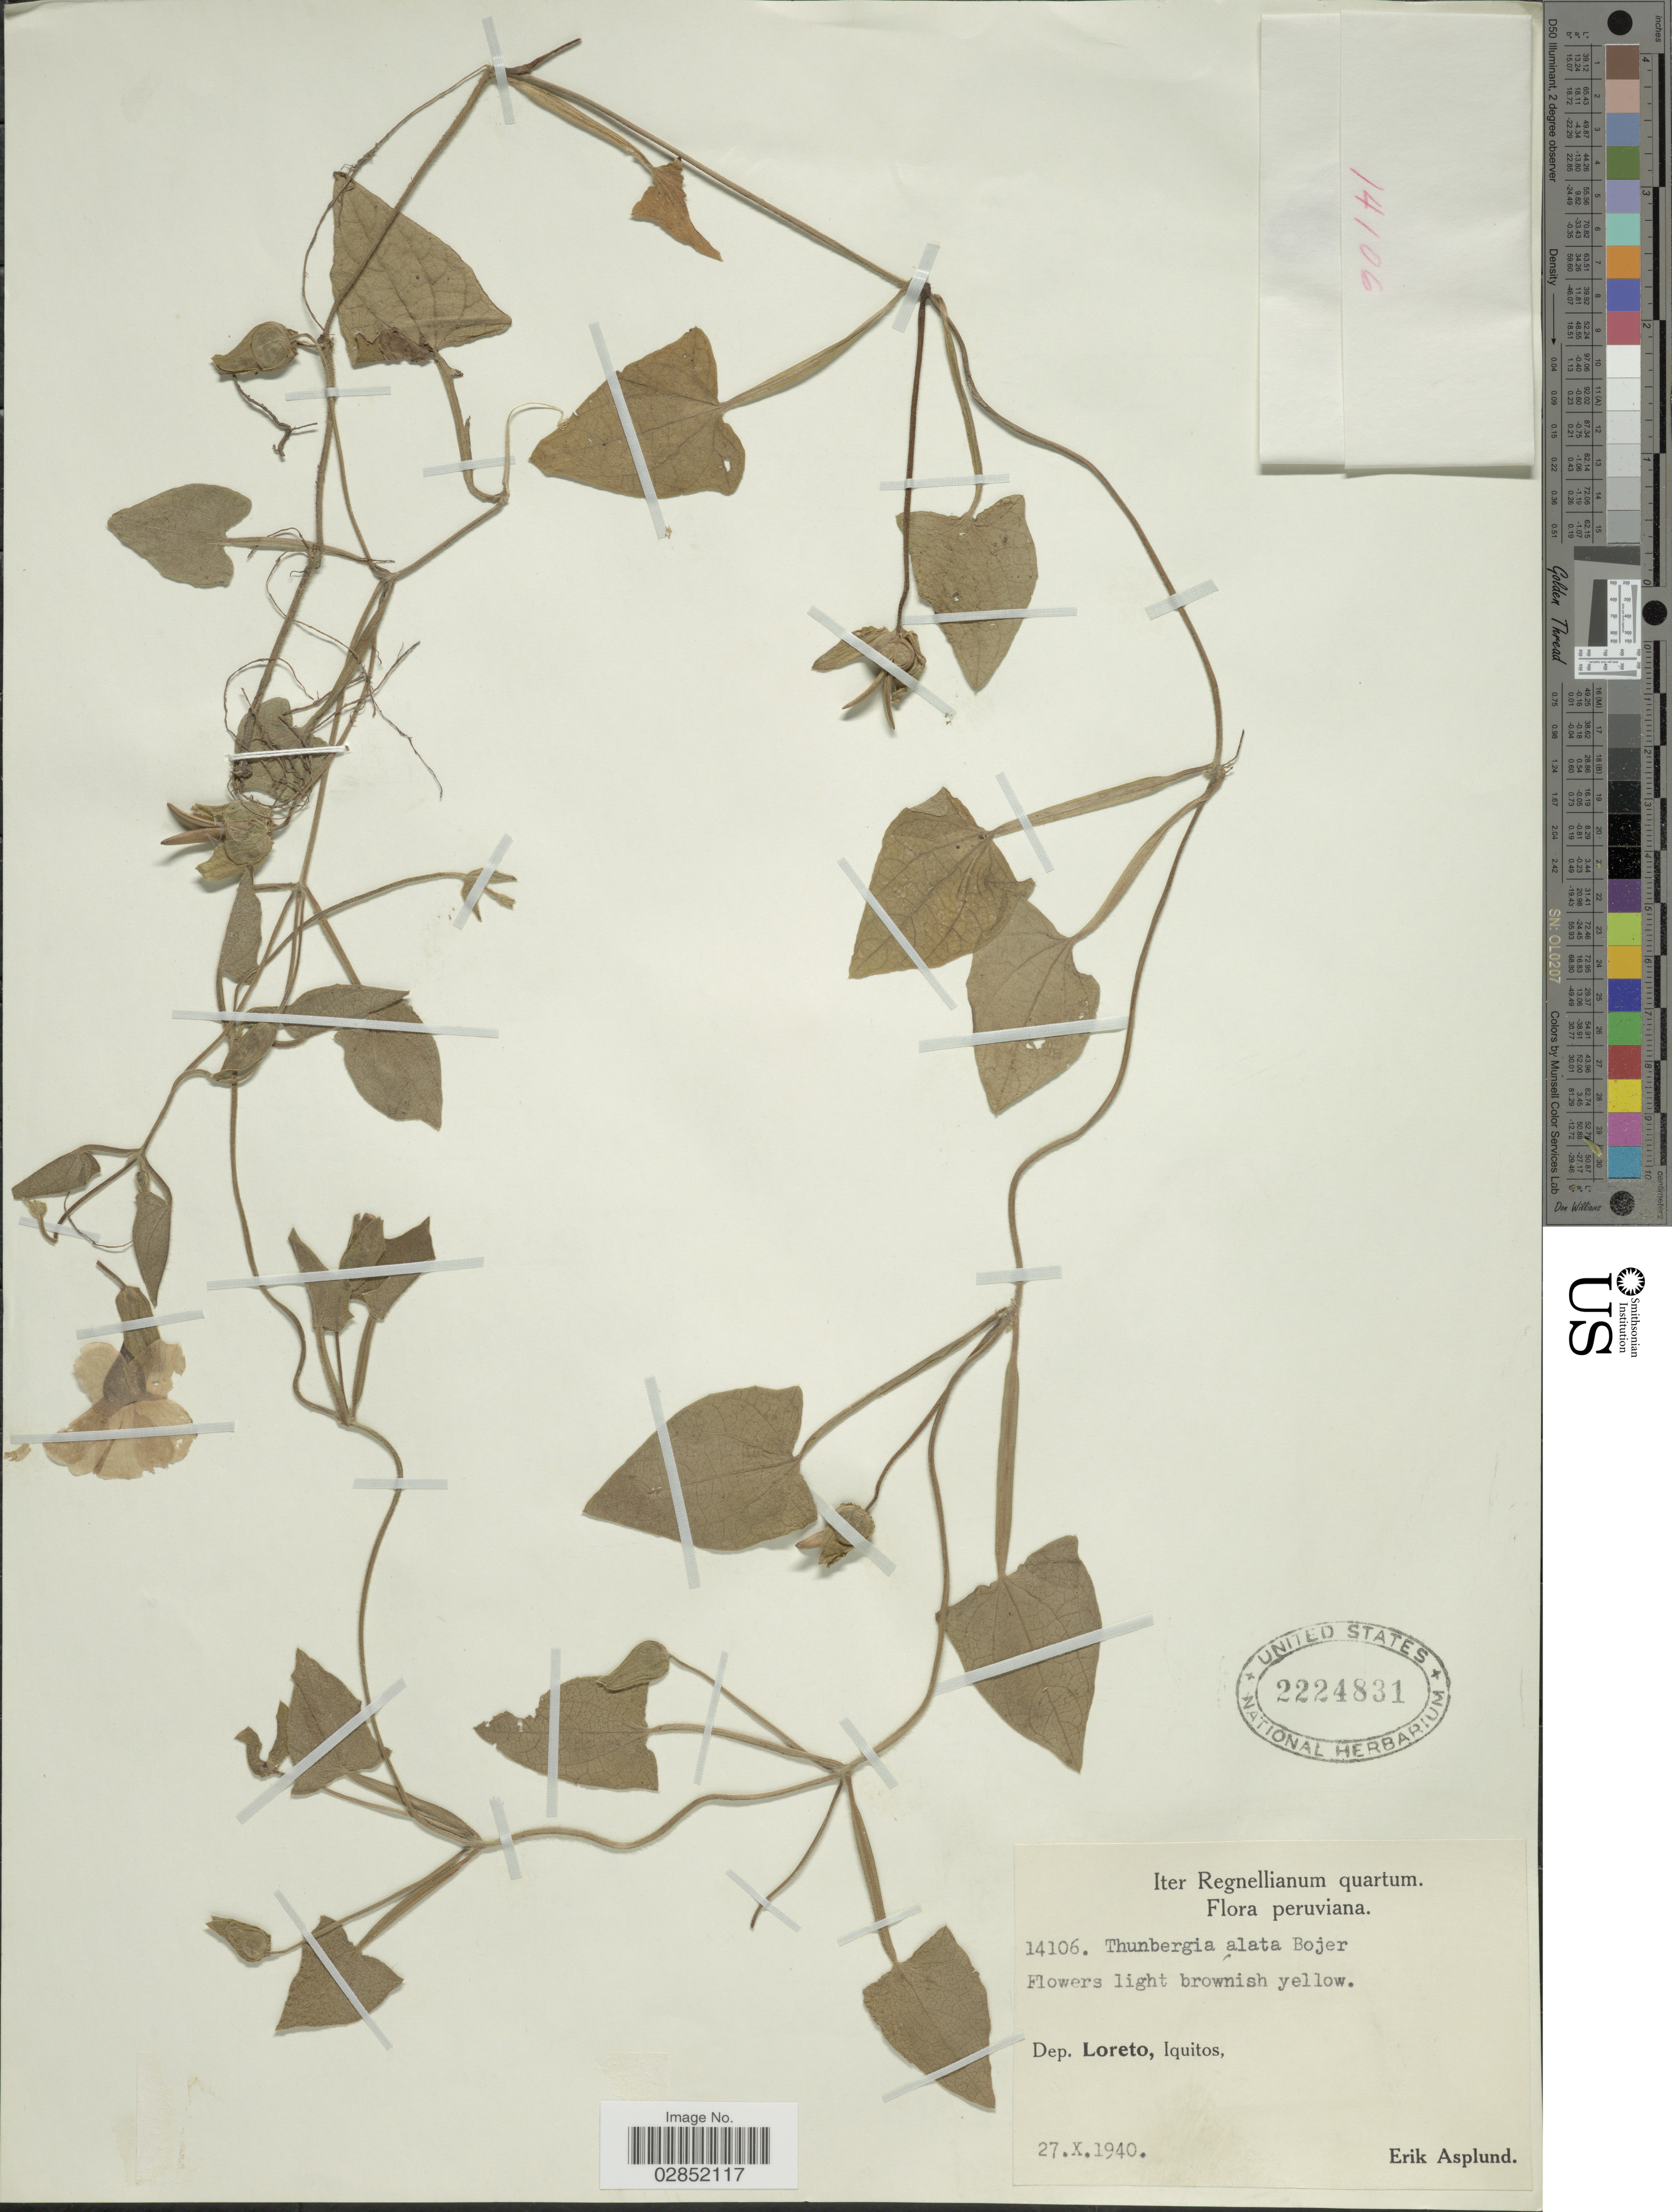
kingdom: Plantae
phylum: Tracheophyta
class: Magnoliopsida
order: Lamiales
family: Acanthaceae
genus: Thunbergia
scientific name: Thunbergia alata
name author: Bojer ex Sims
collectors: E. Asplund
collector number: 14106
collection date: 1940-10-27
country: Peru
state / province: Loreto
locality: Dep. Loreto, Iquitos.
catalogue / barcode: US 2224831